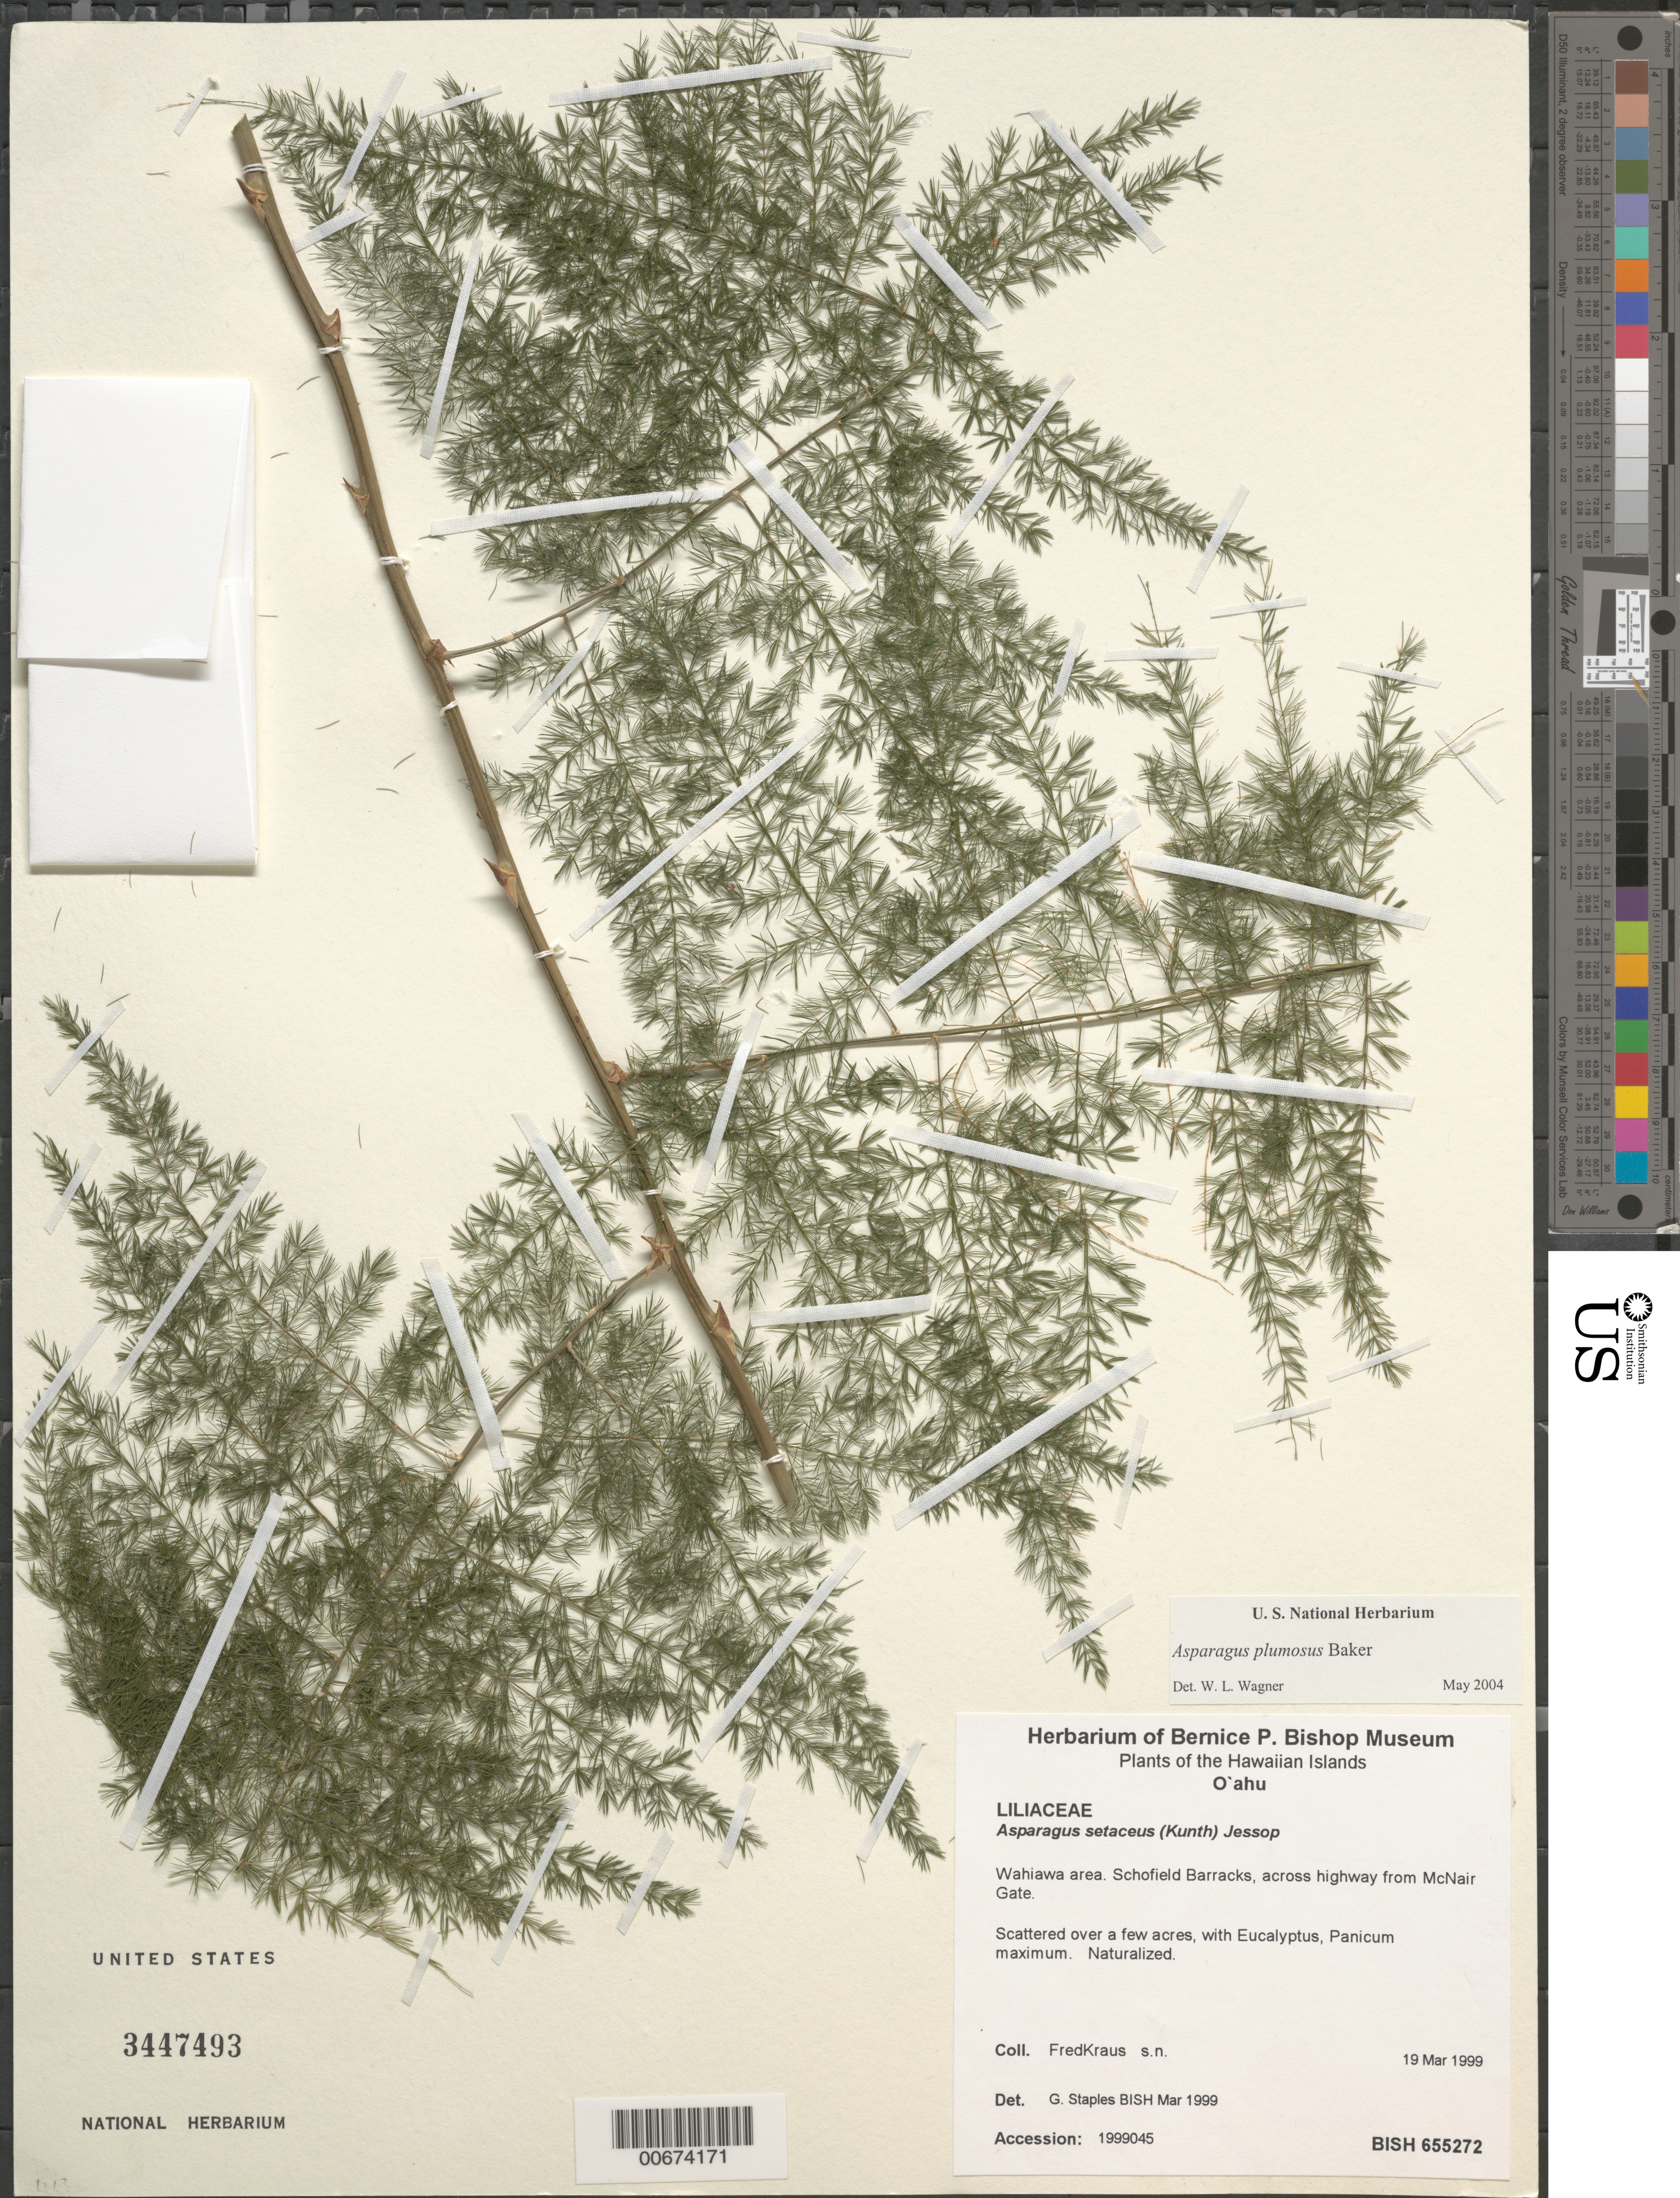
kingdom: Plantae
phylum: Tracheophyta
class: Liliopsida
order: Asparagales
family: Asparagaceae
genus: Asparagus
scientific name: Asparagus plumosus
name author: Baker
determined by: Staples, G. W.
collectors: F. Kraus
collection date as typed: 19 Mar 1999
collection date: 1999-03-19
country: United States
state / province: Hawaii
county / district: Honolulu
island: Oahu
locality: Wahiawa area.Schofield Barracks, across hwy from McNair Gate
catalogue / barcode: US 3447493